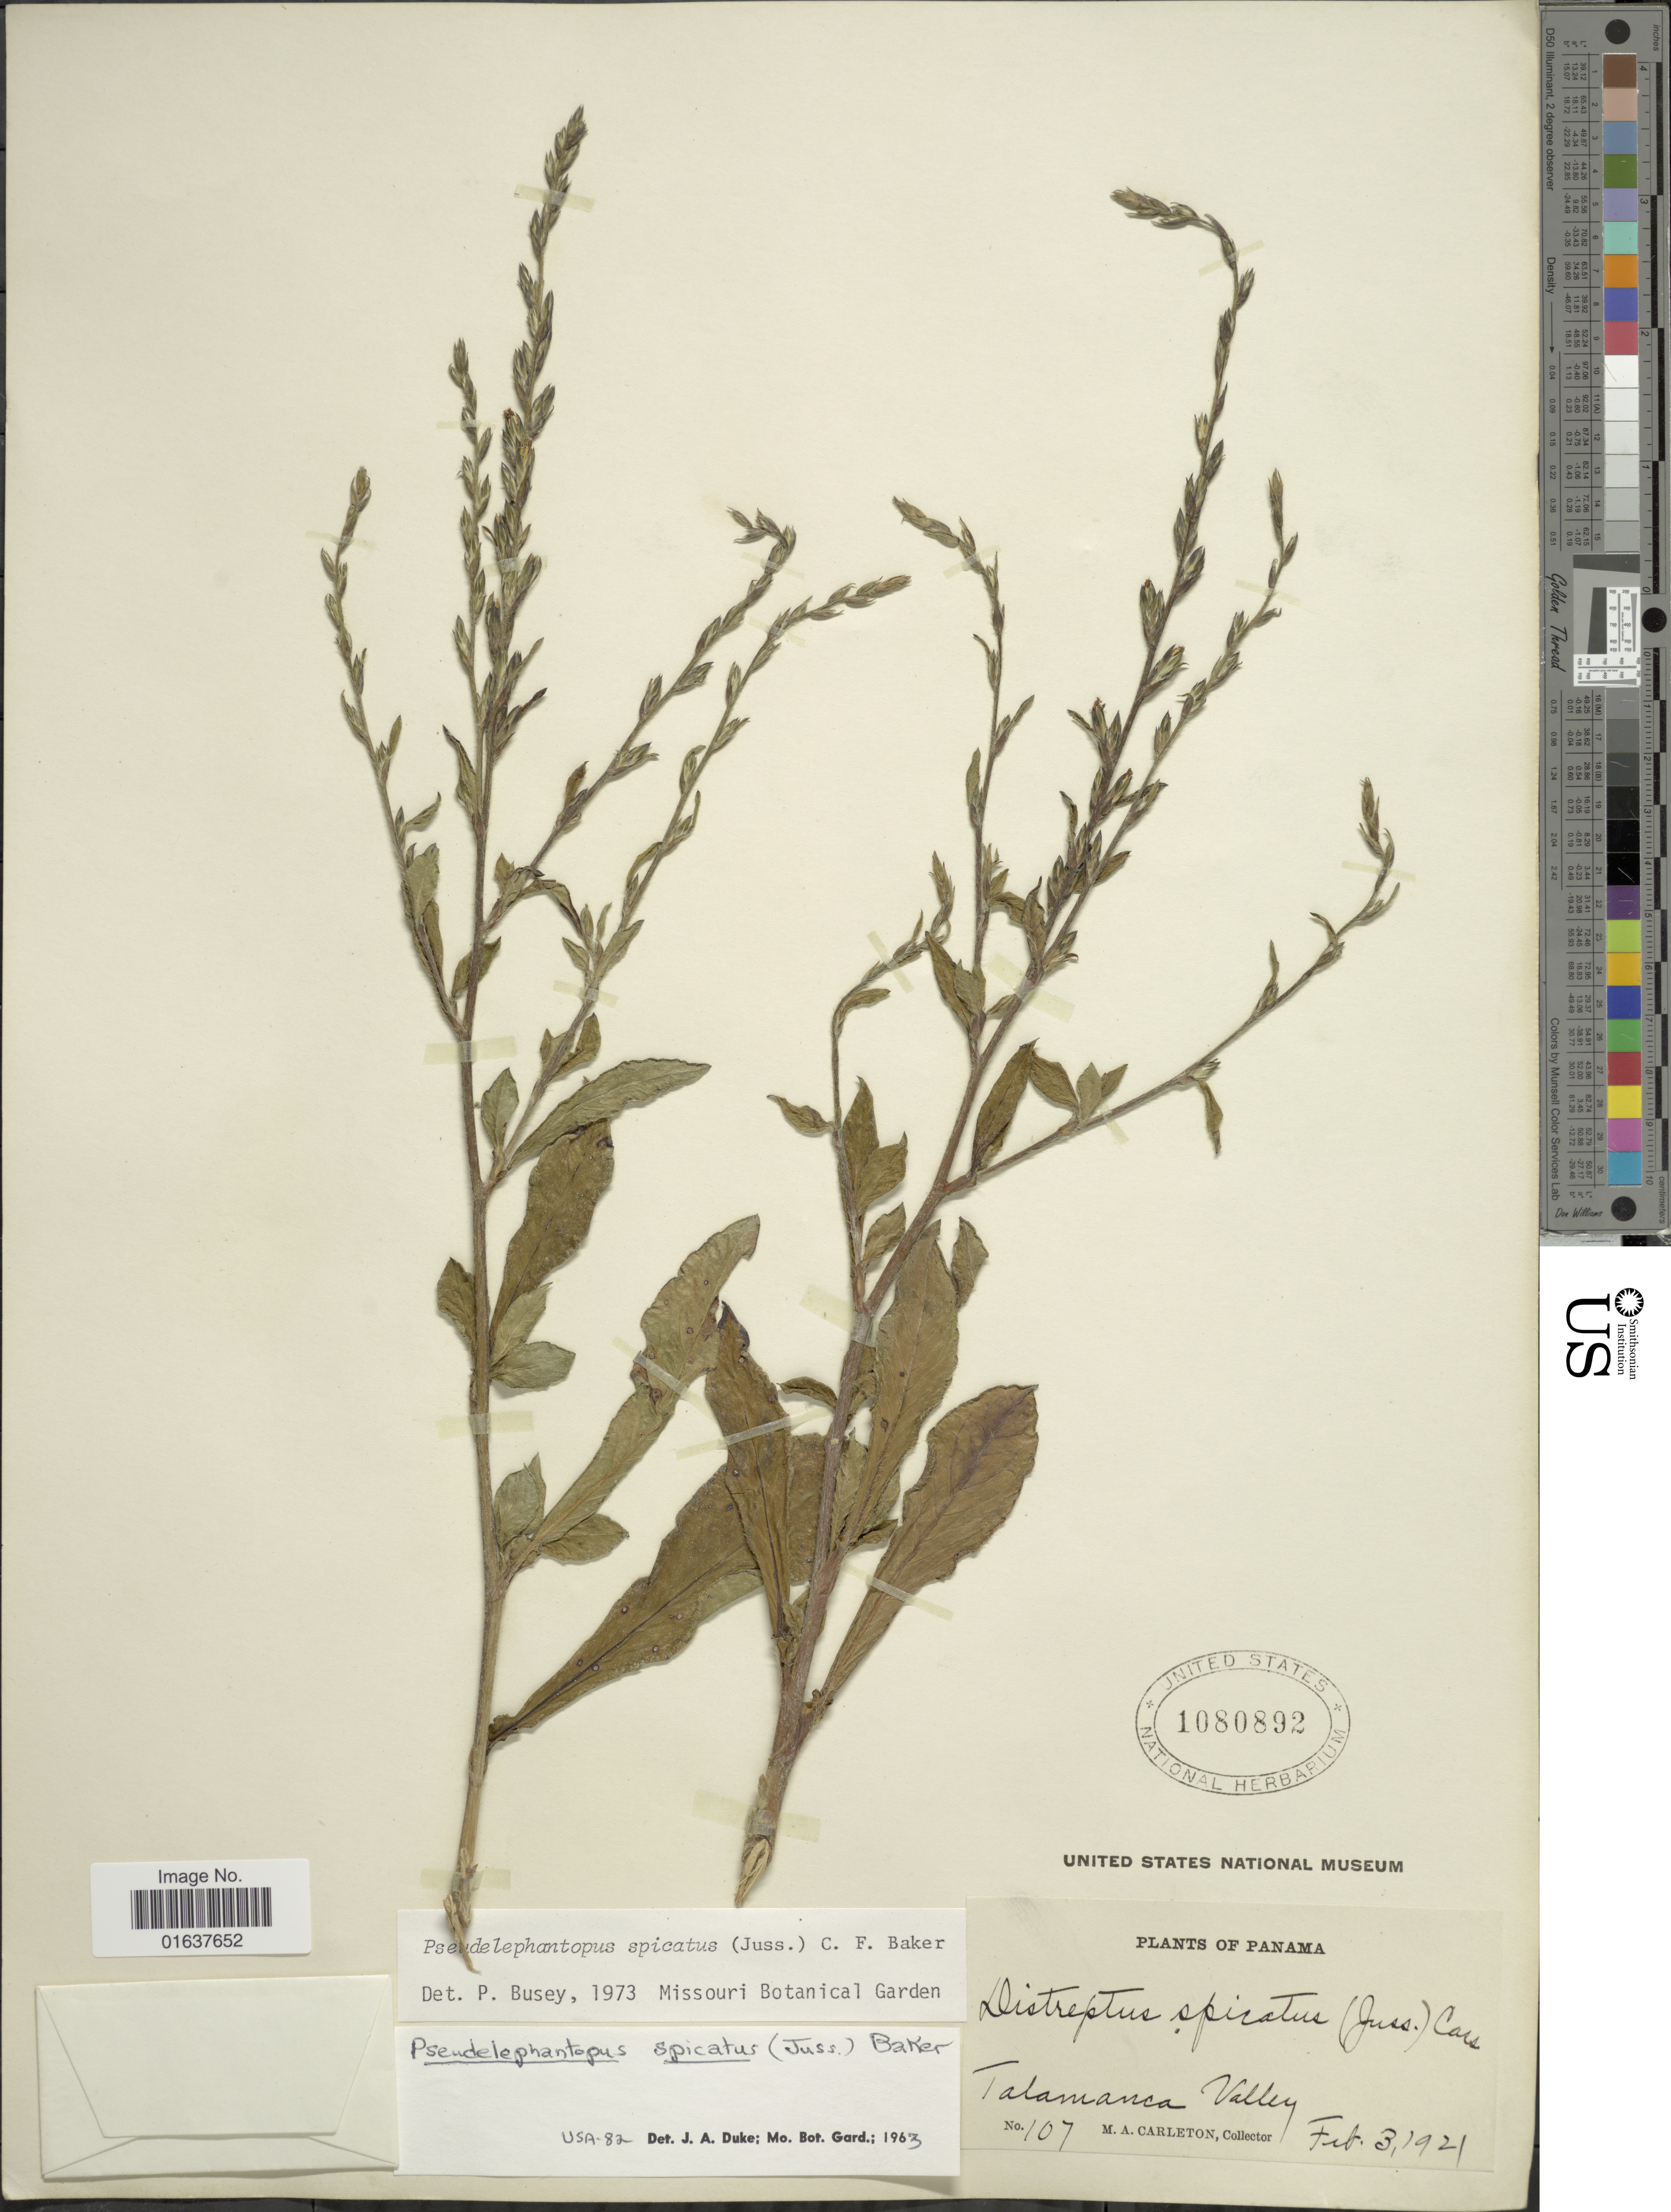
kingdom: Plantae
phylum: Tracheophyta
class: Magnoliopsida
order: Asterales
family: Asteraceae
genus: Pseudelephantopus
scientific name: Pseudelephantopus spicatus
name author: (Juss. ex Aubl.) C.F. Baker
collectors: M. A. Carleton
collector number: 107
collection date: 1921-02-03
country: Panama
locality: Talamanca Valley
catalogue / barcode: US 180892